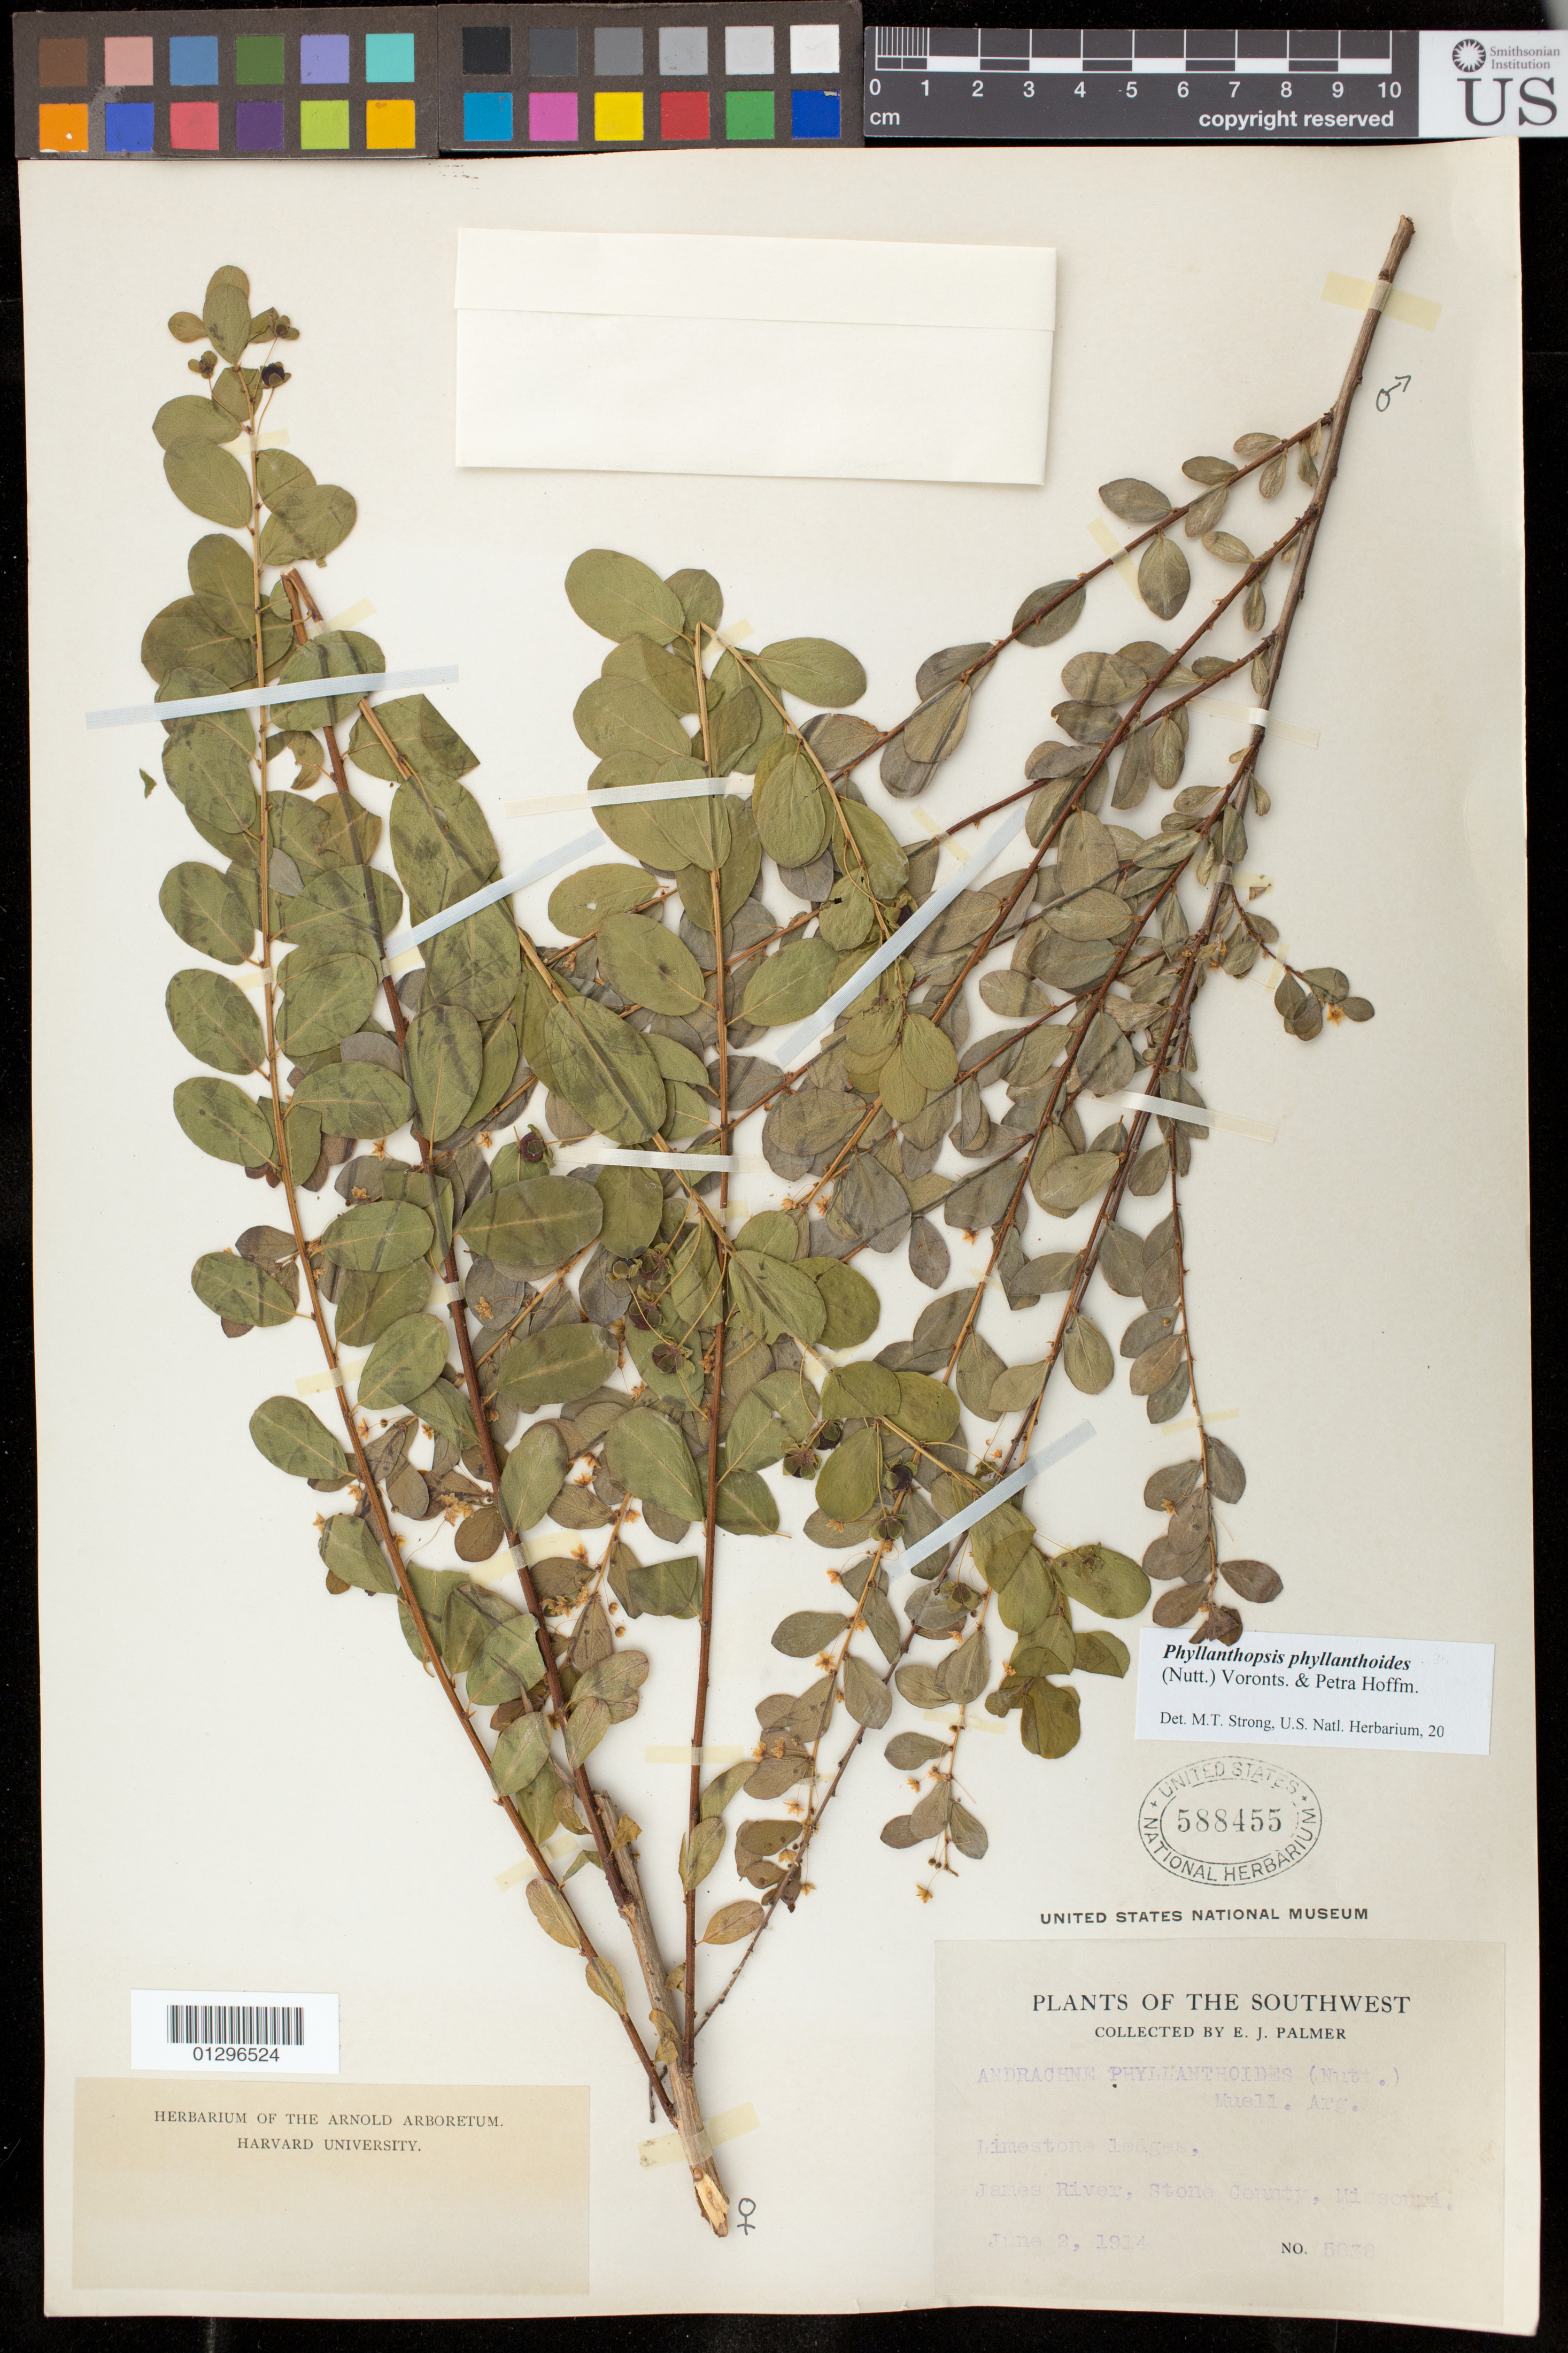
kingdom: Plantae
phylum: Tracheophyta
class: Magnoliopsida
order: Malpighiales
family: Phyllanthaceae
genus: Phyllanthopsis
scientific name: Phyllanthopsis phyllanthoides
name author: (Nutt.) Voronts. & Petra Hoffm.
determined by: Strong, M. T., (US), Smithsonian Institution - National Museum of Natural History (UNITED STATES)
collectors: E. J. Palmer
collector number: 5838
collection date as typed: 2 Jun 1914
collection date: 1914-06-02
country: United States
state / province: Missouri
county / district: Stone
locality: James River.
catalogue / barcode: US 588455